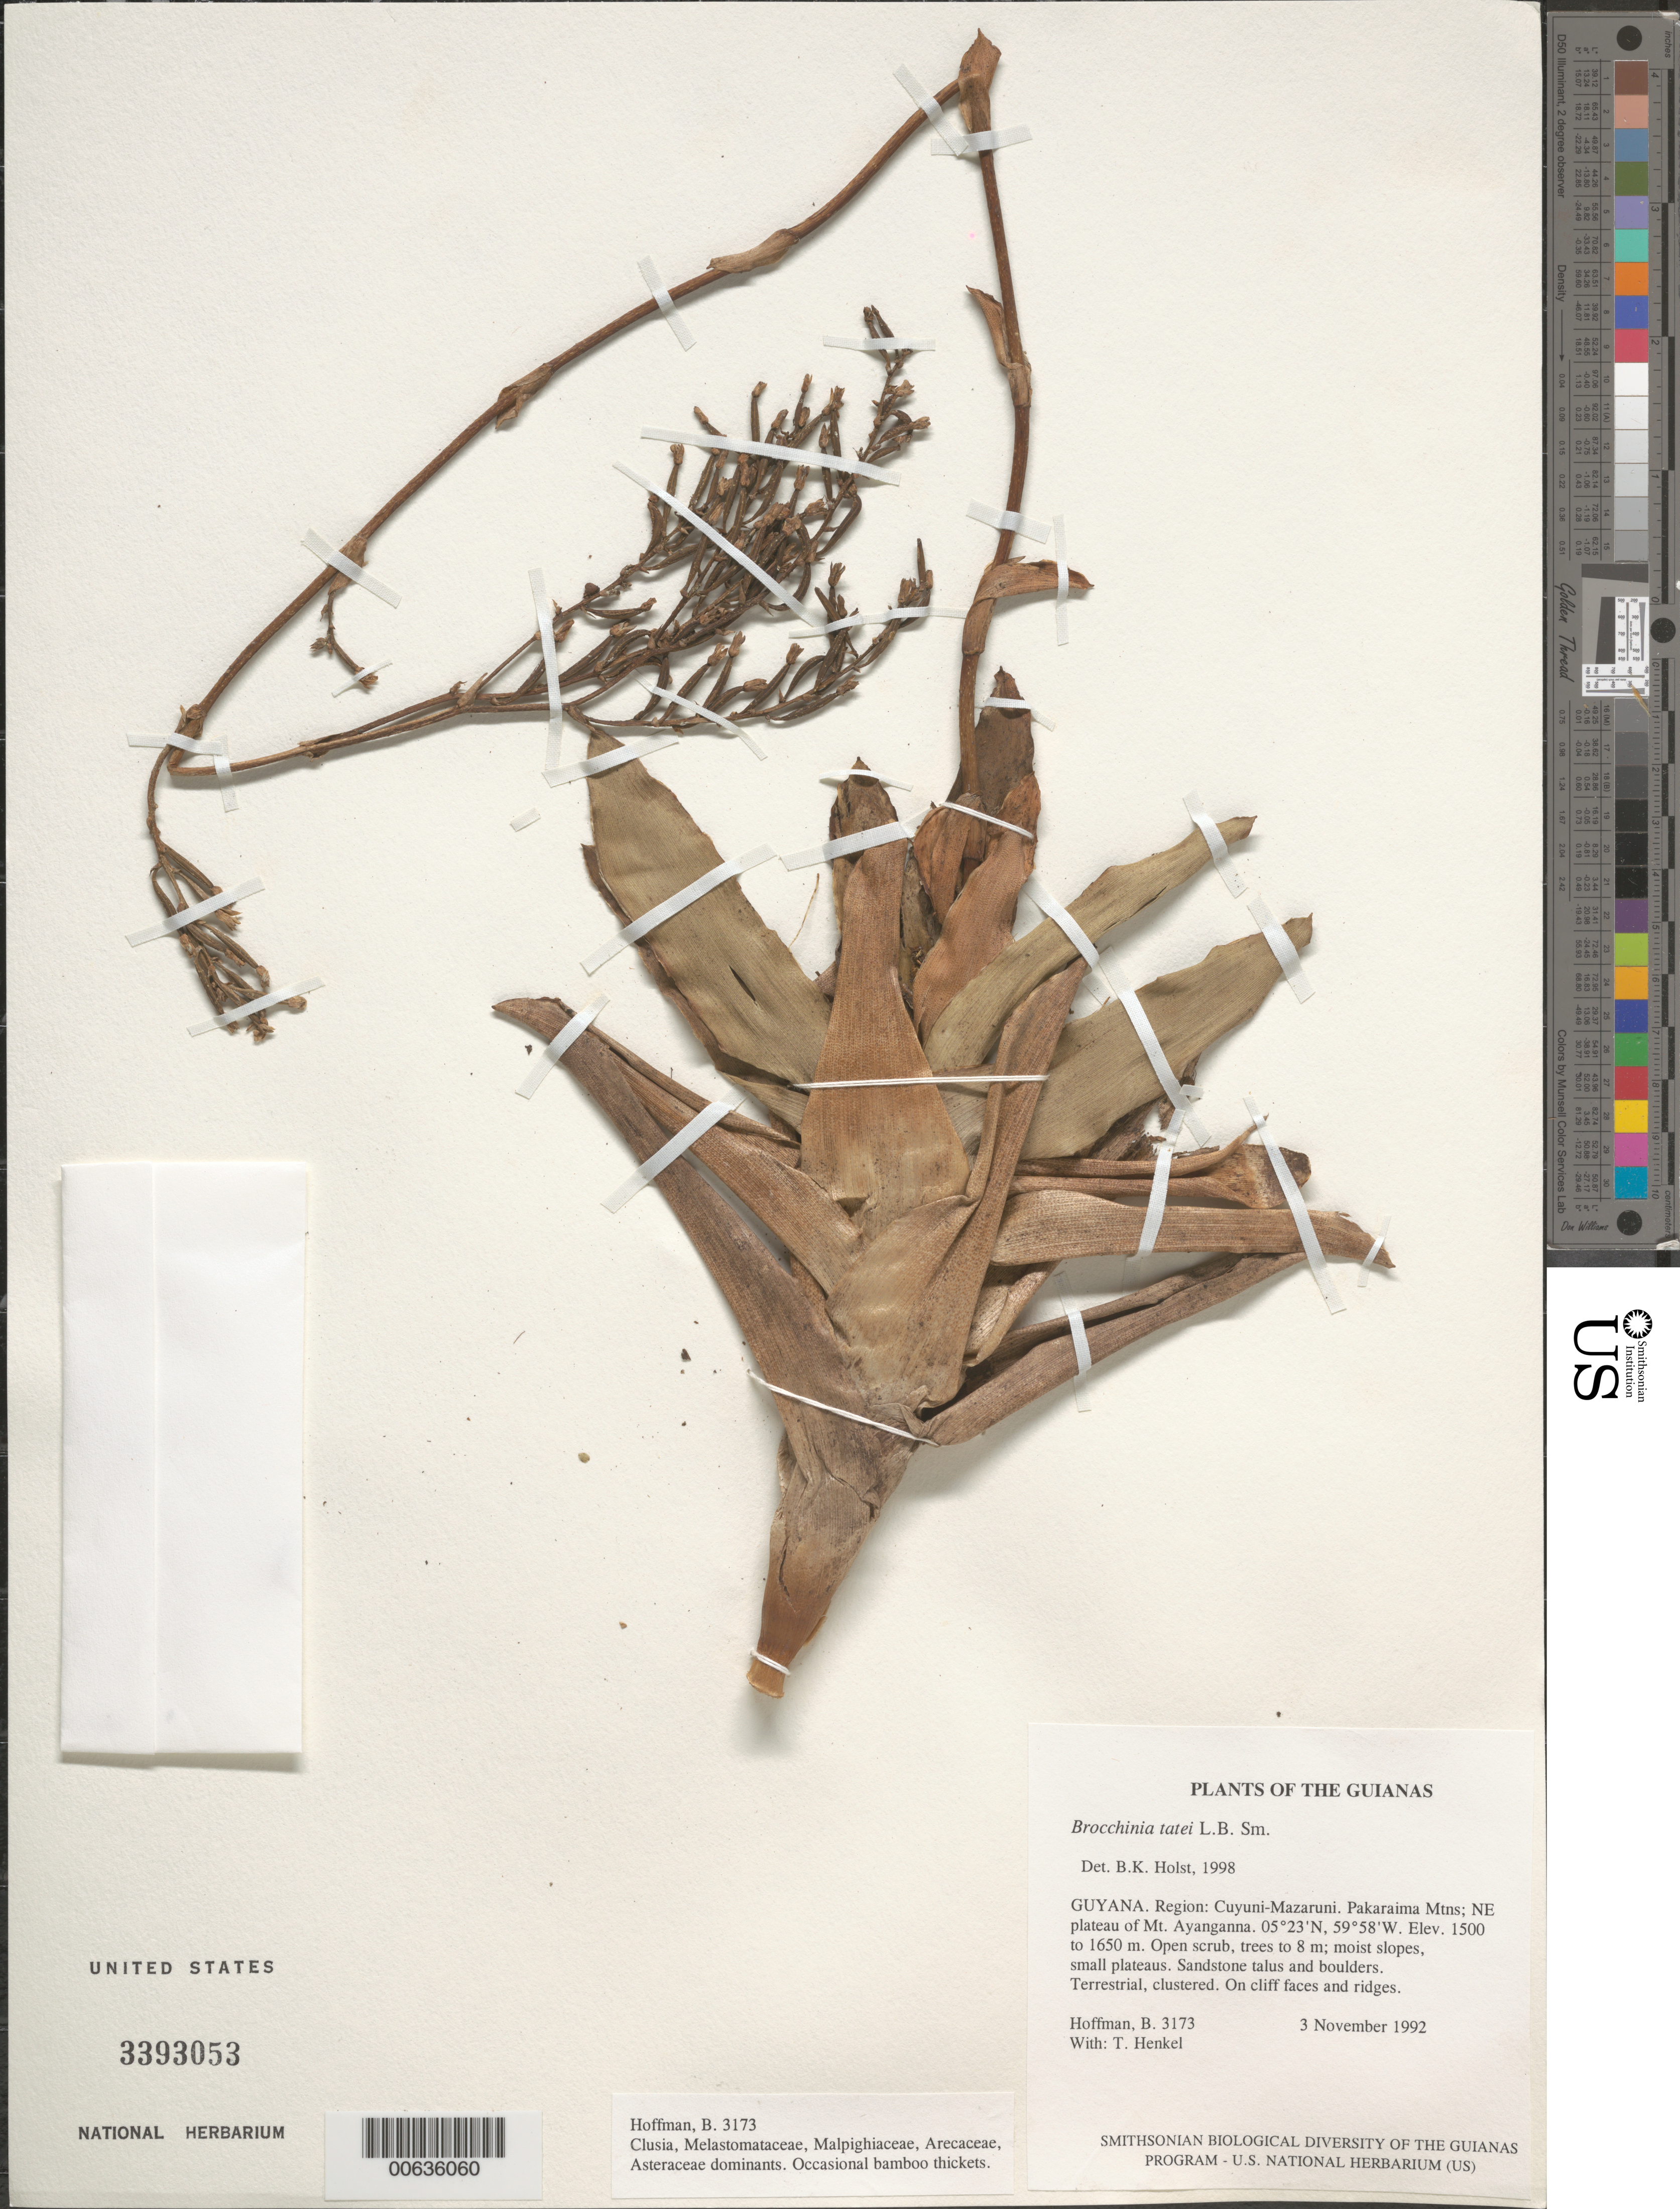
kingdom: Plantae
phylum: Tracheophyta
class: Liliopsida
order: Poales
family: Bromeliaceae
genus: Brocchinia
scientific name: Brocchinia tatei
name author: L.B. Sm.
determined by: Holst, Bruce K.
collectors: B. Hoffman & T. Henkel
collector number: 3173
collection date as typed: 3 November 1992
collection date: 1992-11-03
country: Guyana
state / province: Cuyuni-Mazaruni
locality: Pakaraima Mountains; NE plateau of Mt. Ayanganna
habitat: Open scrub, trees to 8 m; moist slopes, small plateaus. Sandstone talus and boulders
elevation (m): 1500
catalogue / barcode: US 3393053